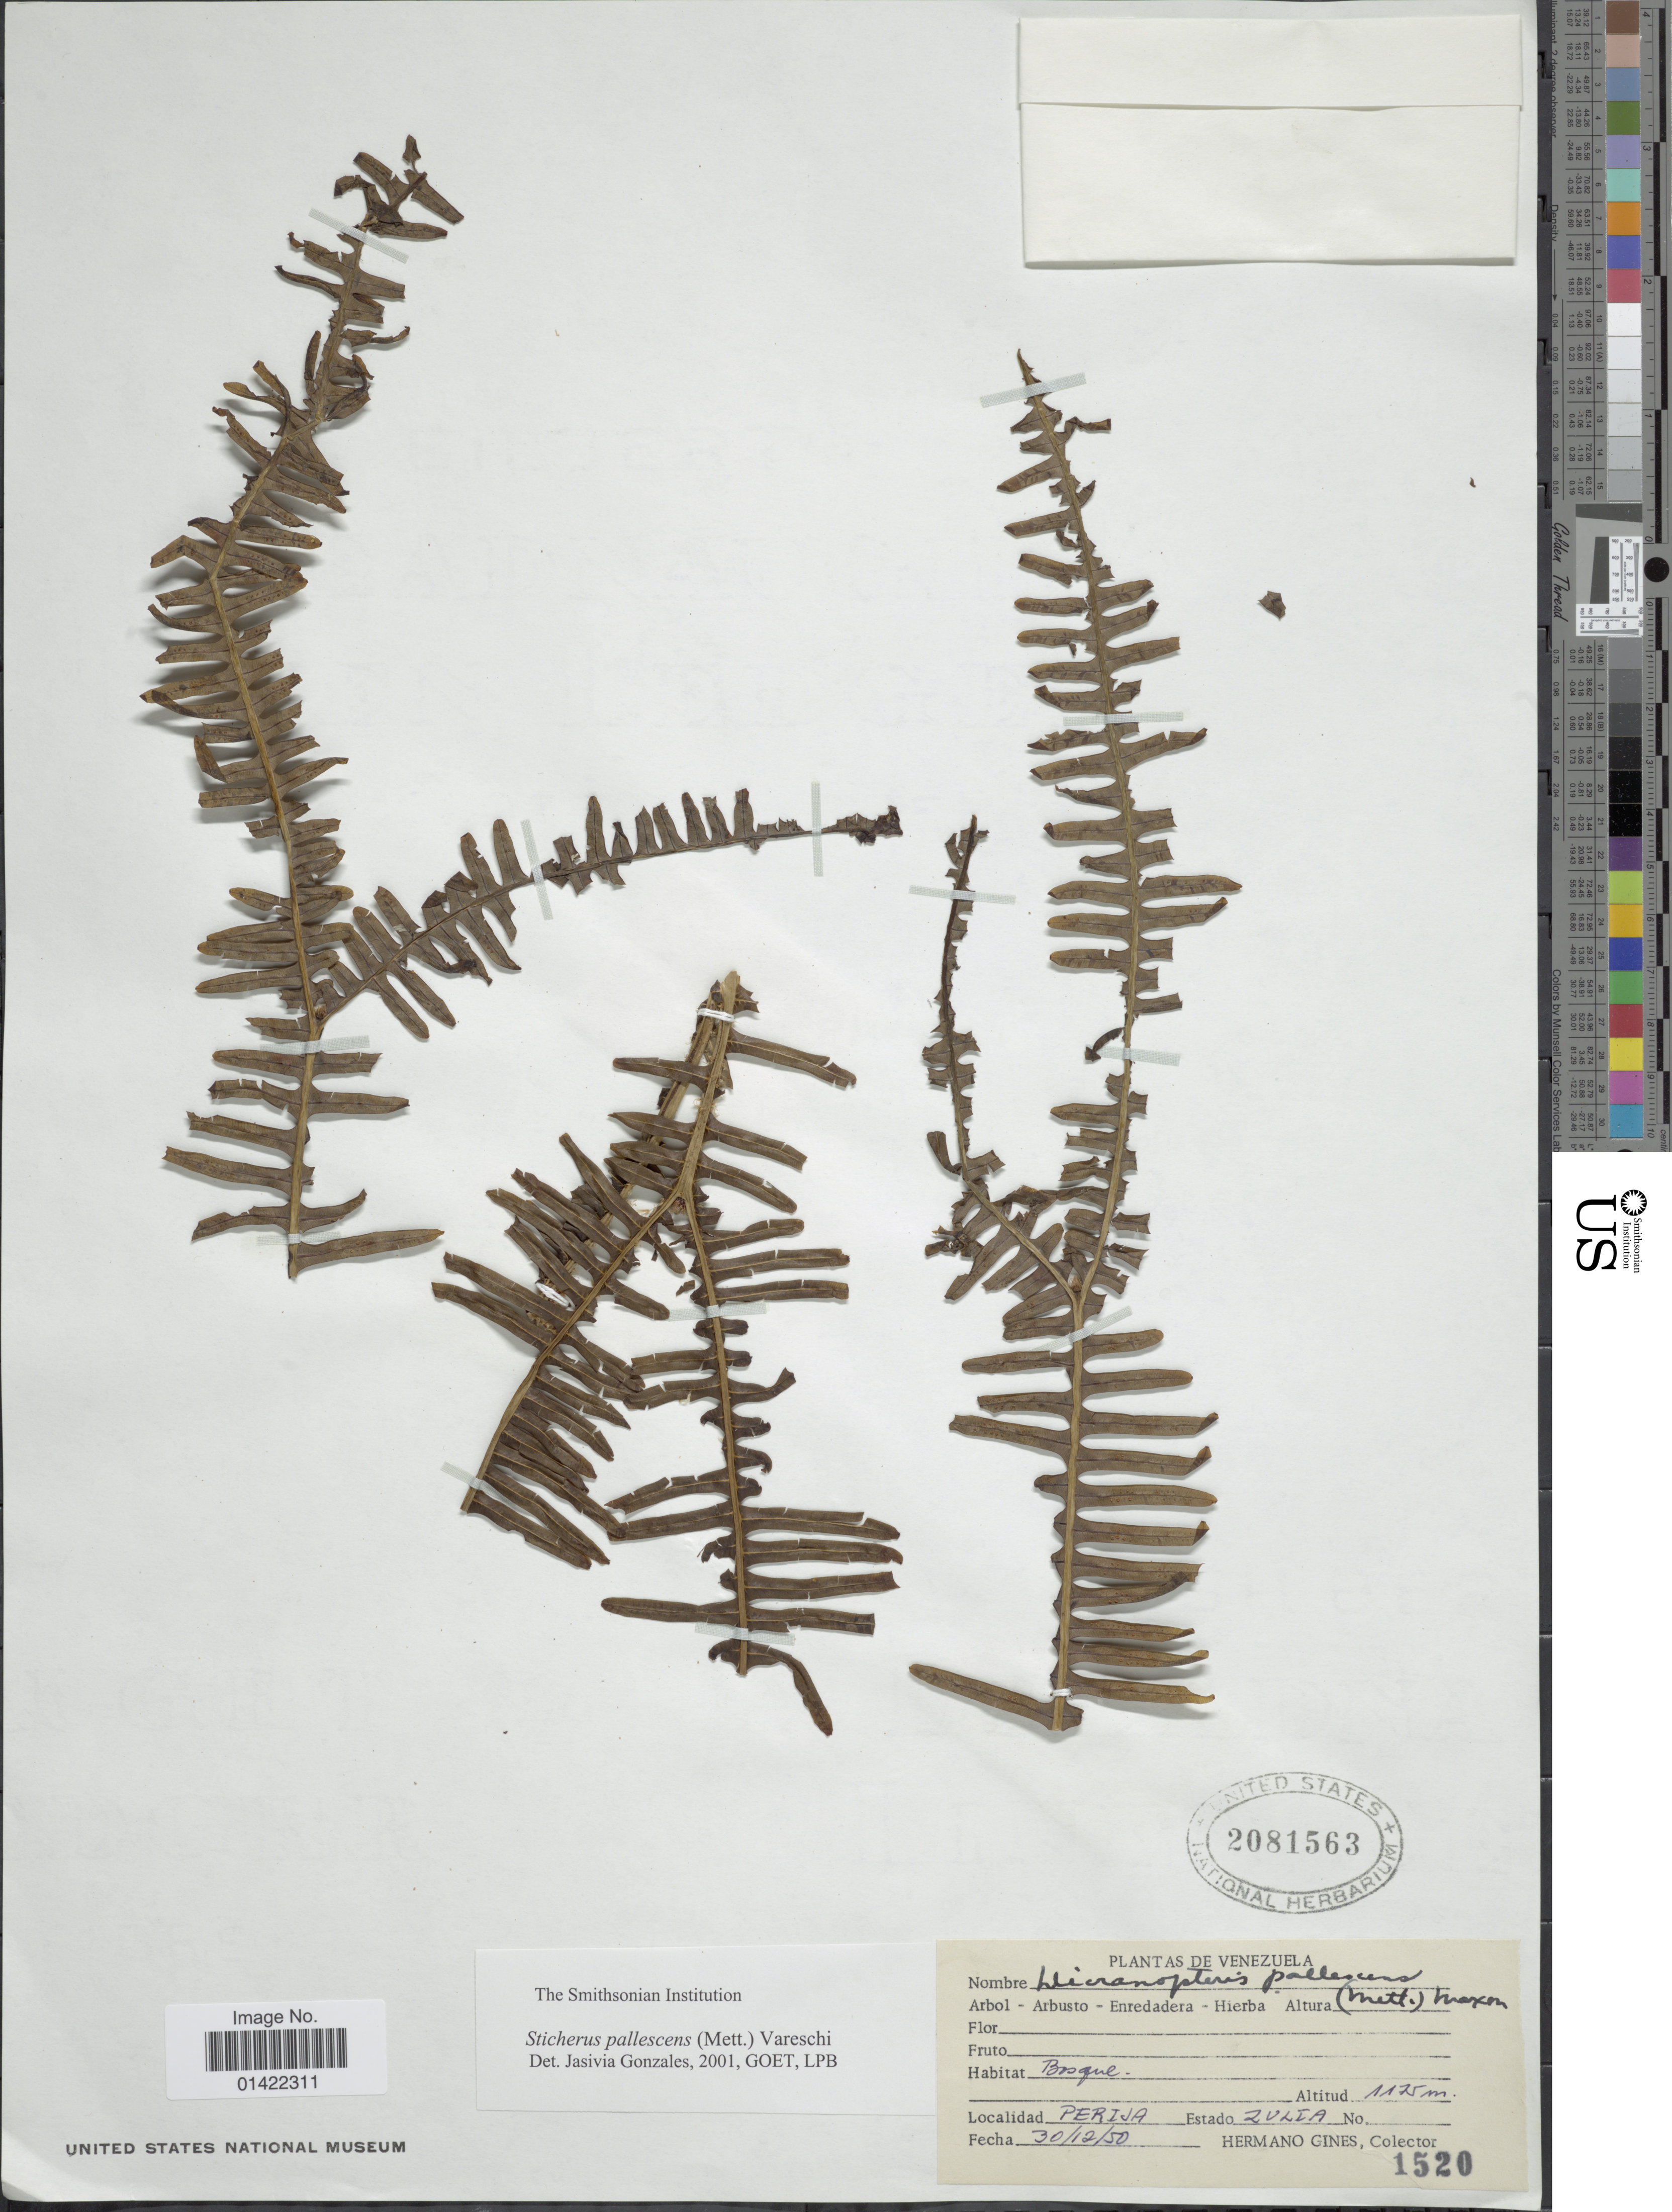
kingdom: Plantae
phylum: Tracheophyta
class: Polypodiopsida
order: Gleicheniales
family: Gleicheniaceae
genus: Sticherus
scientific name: Sticherus pallescens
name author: (Mett.) Vareschi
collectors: Bro. Gines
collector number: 1520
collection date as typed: Transcribed d/m/y: 30/12/50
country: Venezuela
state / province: Zulia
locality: Perija, Estado Zulia [State of Zulia]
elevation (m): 1175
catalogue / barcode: US 2081563